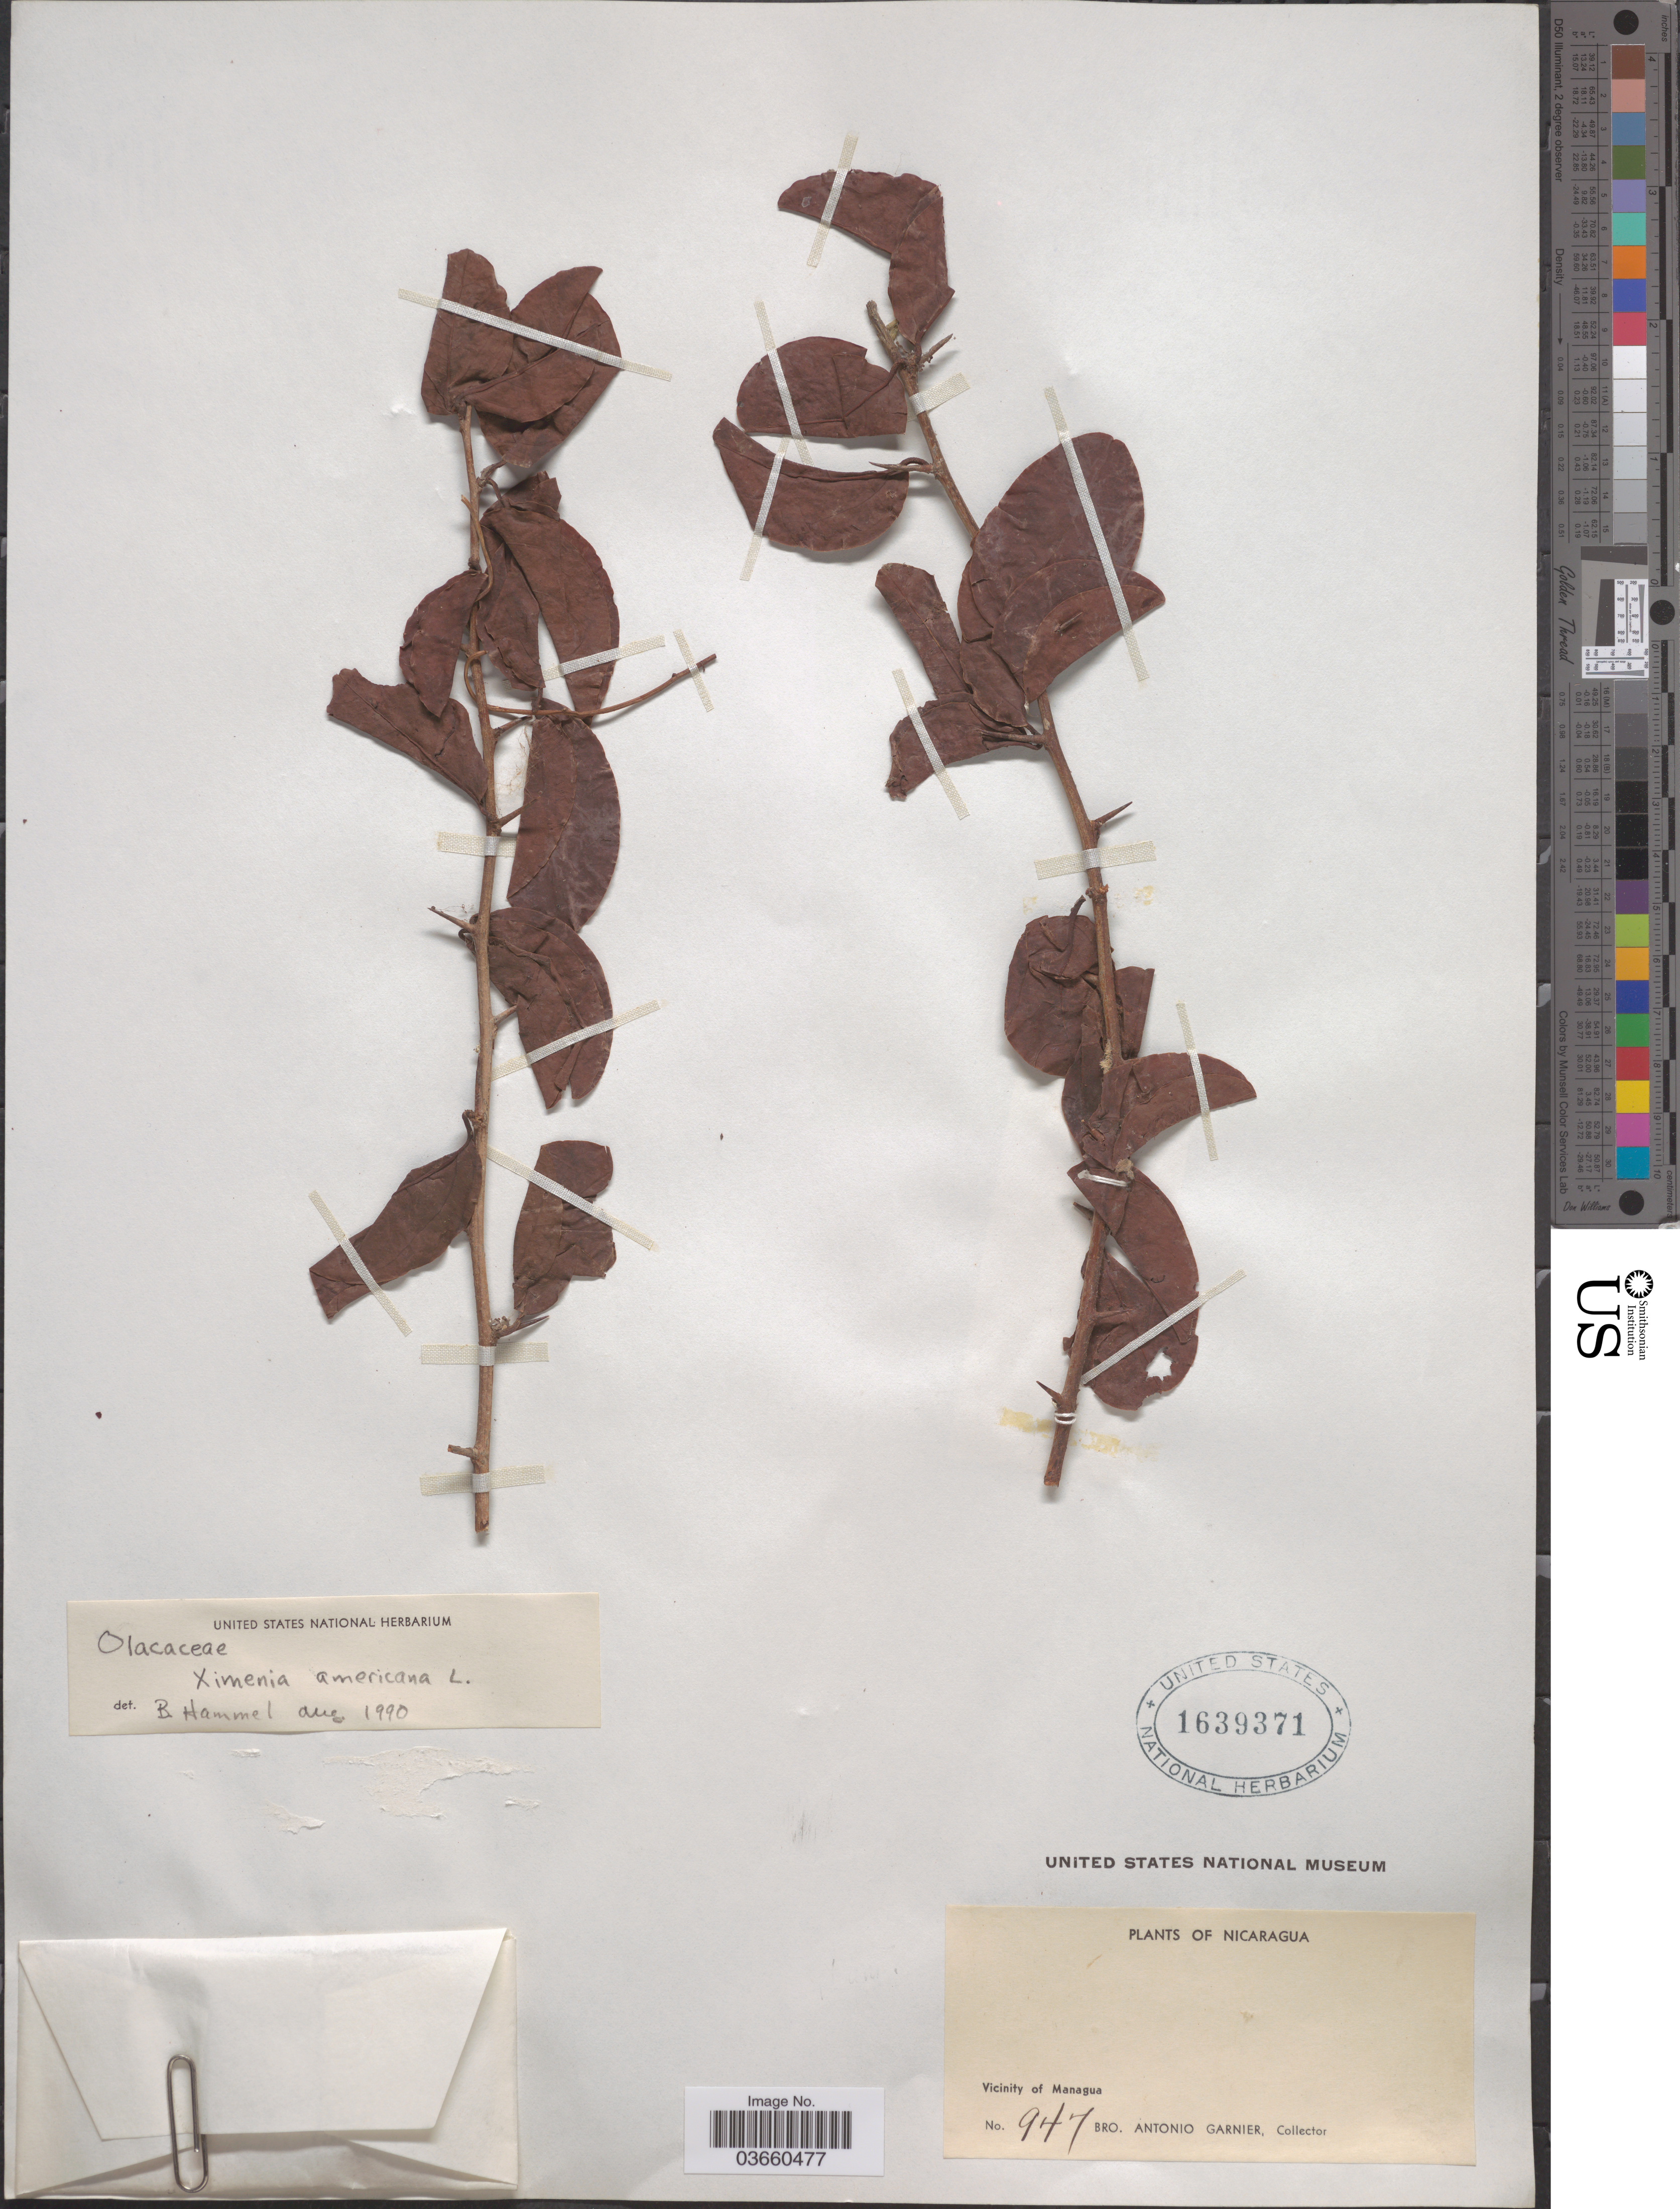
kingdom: Plantae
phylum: Tracheophyta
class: Magnoliopsida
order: Santalales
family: Ximeniaceae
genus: Ximenia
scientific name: Ximenia americana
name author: L.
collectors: Bro. A. Garnier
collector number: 947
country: Nicaragua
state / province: Managua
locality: Vicinity of Managua.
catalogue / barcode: US 1639371